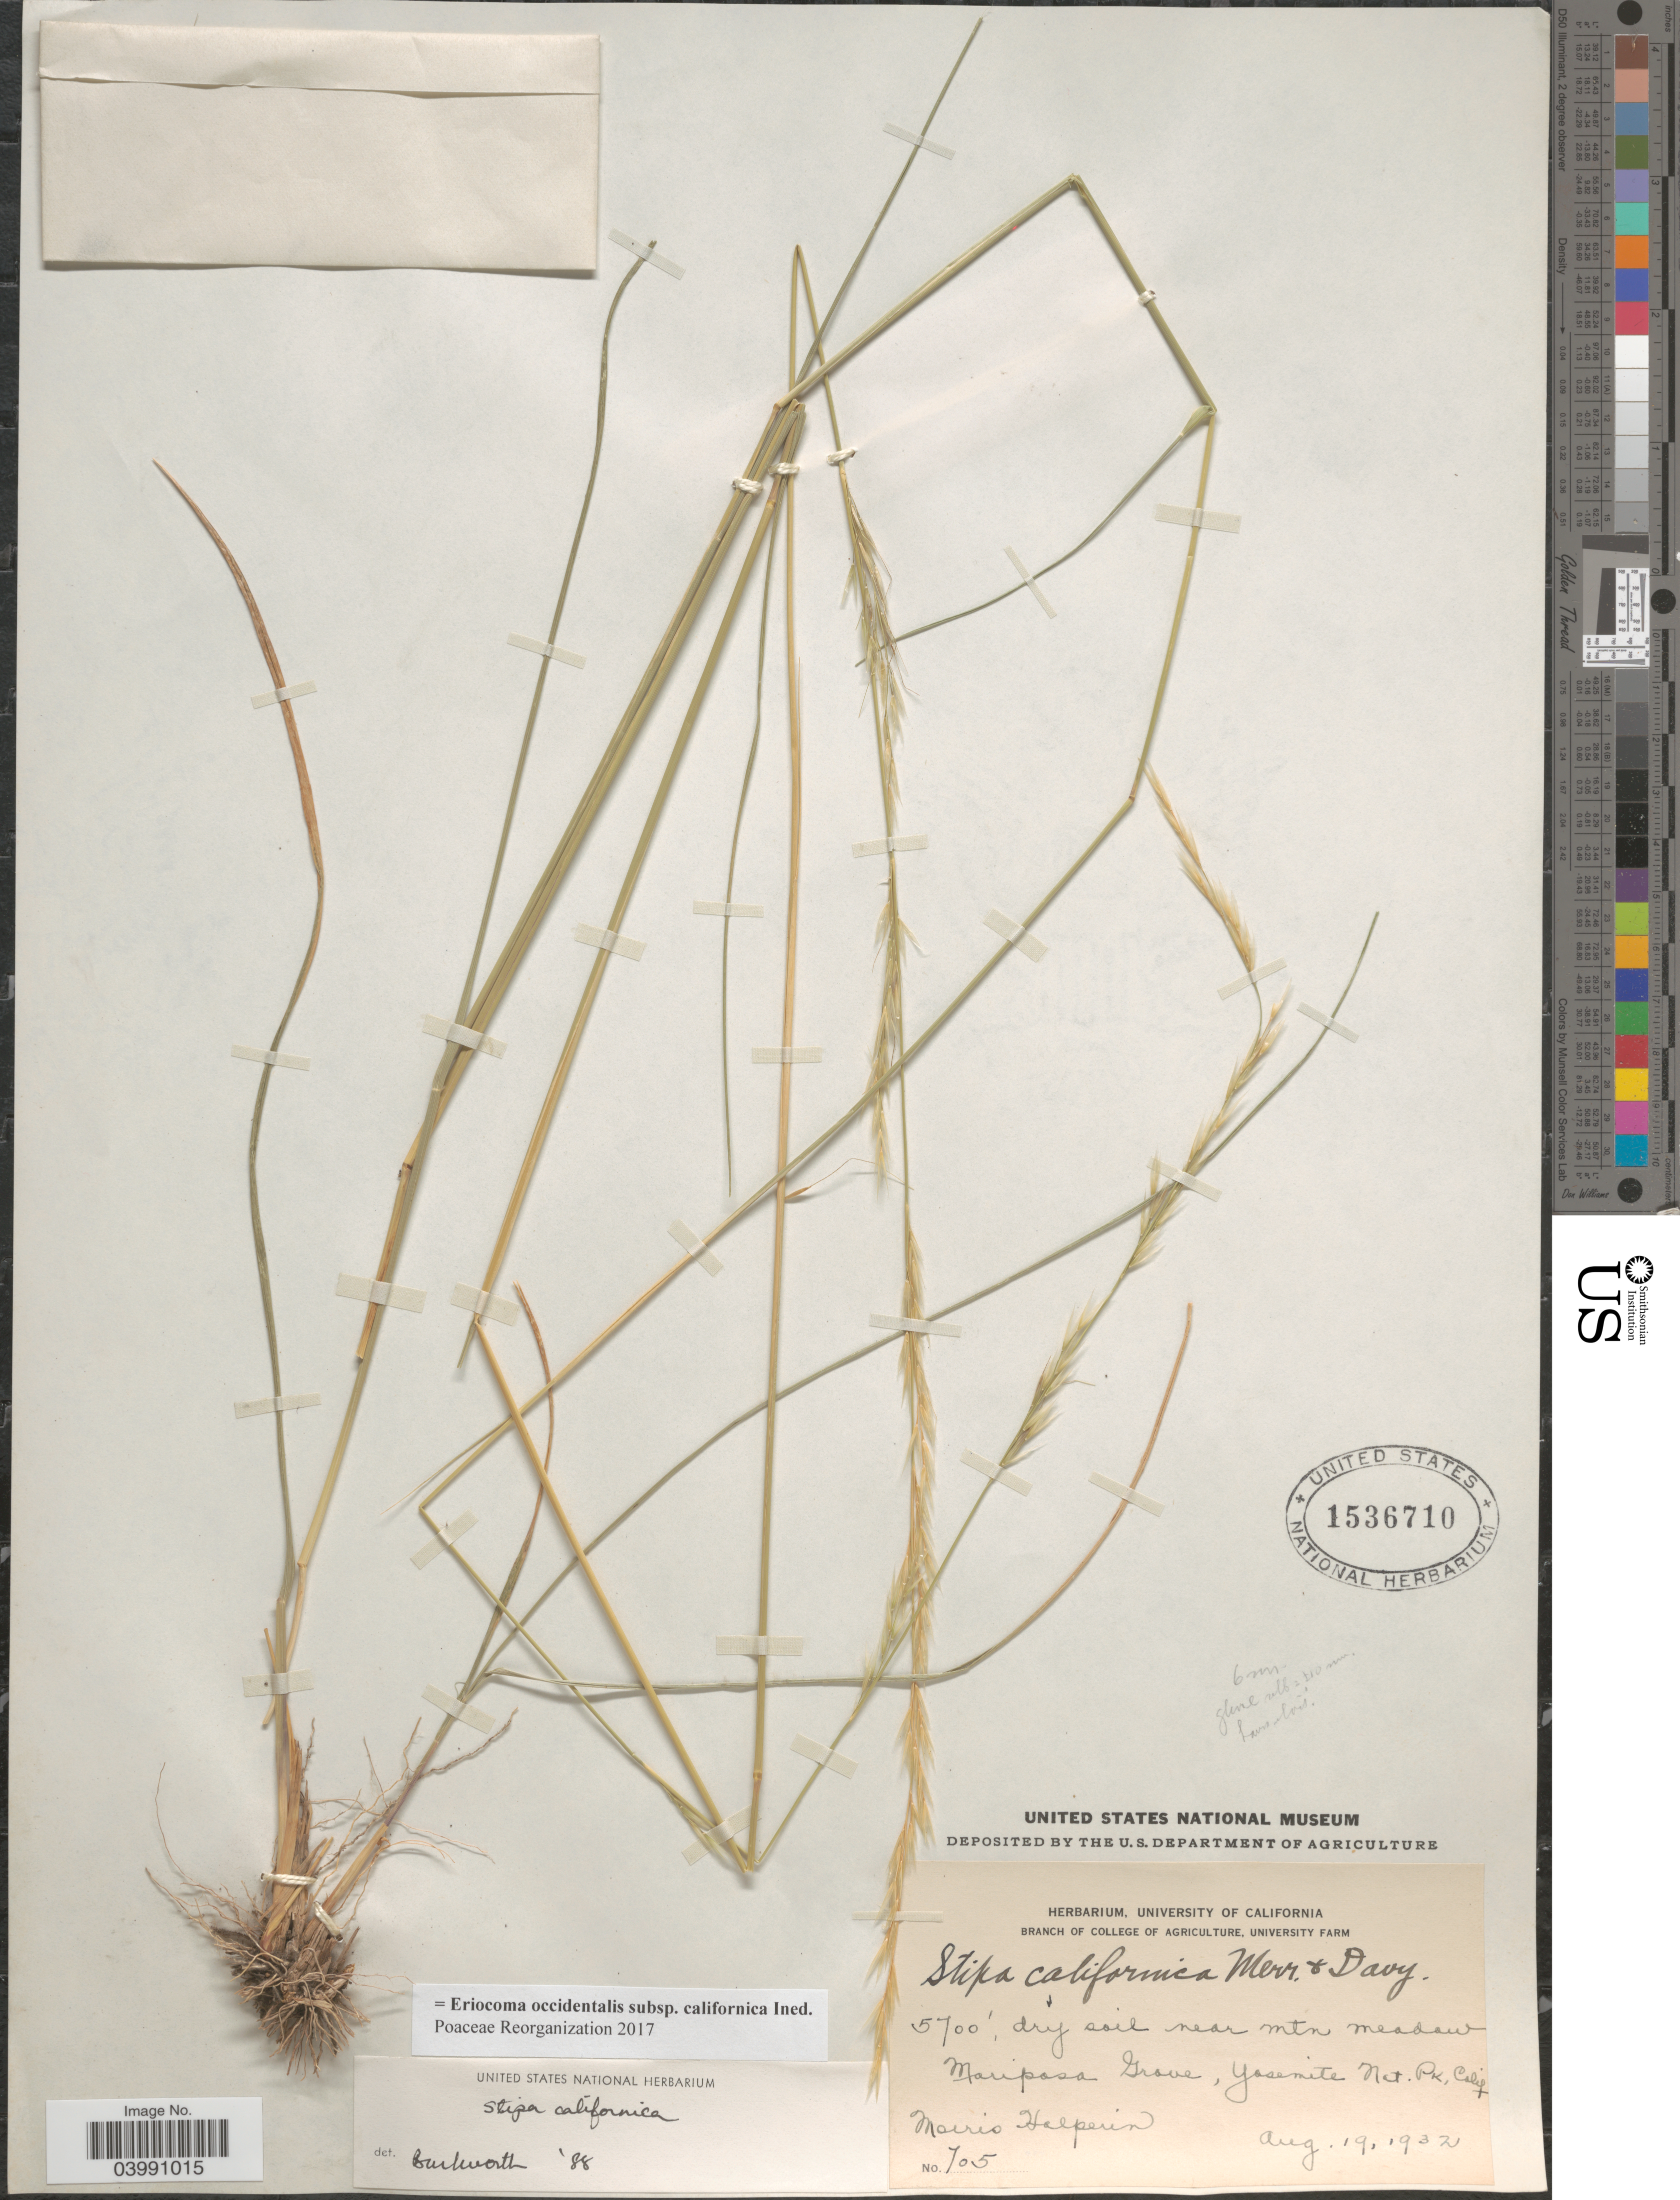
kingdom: Plantae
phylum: Tracheophyta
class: Liliopsida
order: Poales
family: Poaceae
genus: Eriocoma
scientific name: Eriocoma occidentalis subsp. californica ined.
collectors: M. Halperin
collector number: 705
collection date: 1932-08-19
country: United States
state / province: California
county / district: Mariposa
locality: Near mtn meadow, Mariposa Grove, Yosemite Nat. Pk.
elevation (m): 1737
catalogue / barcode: US 1536710